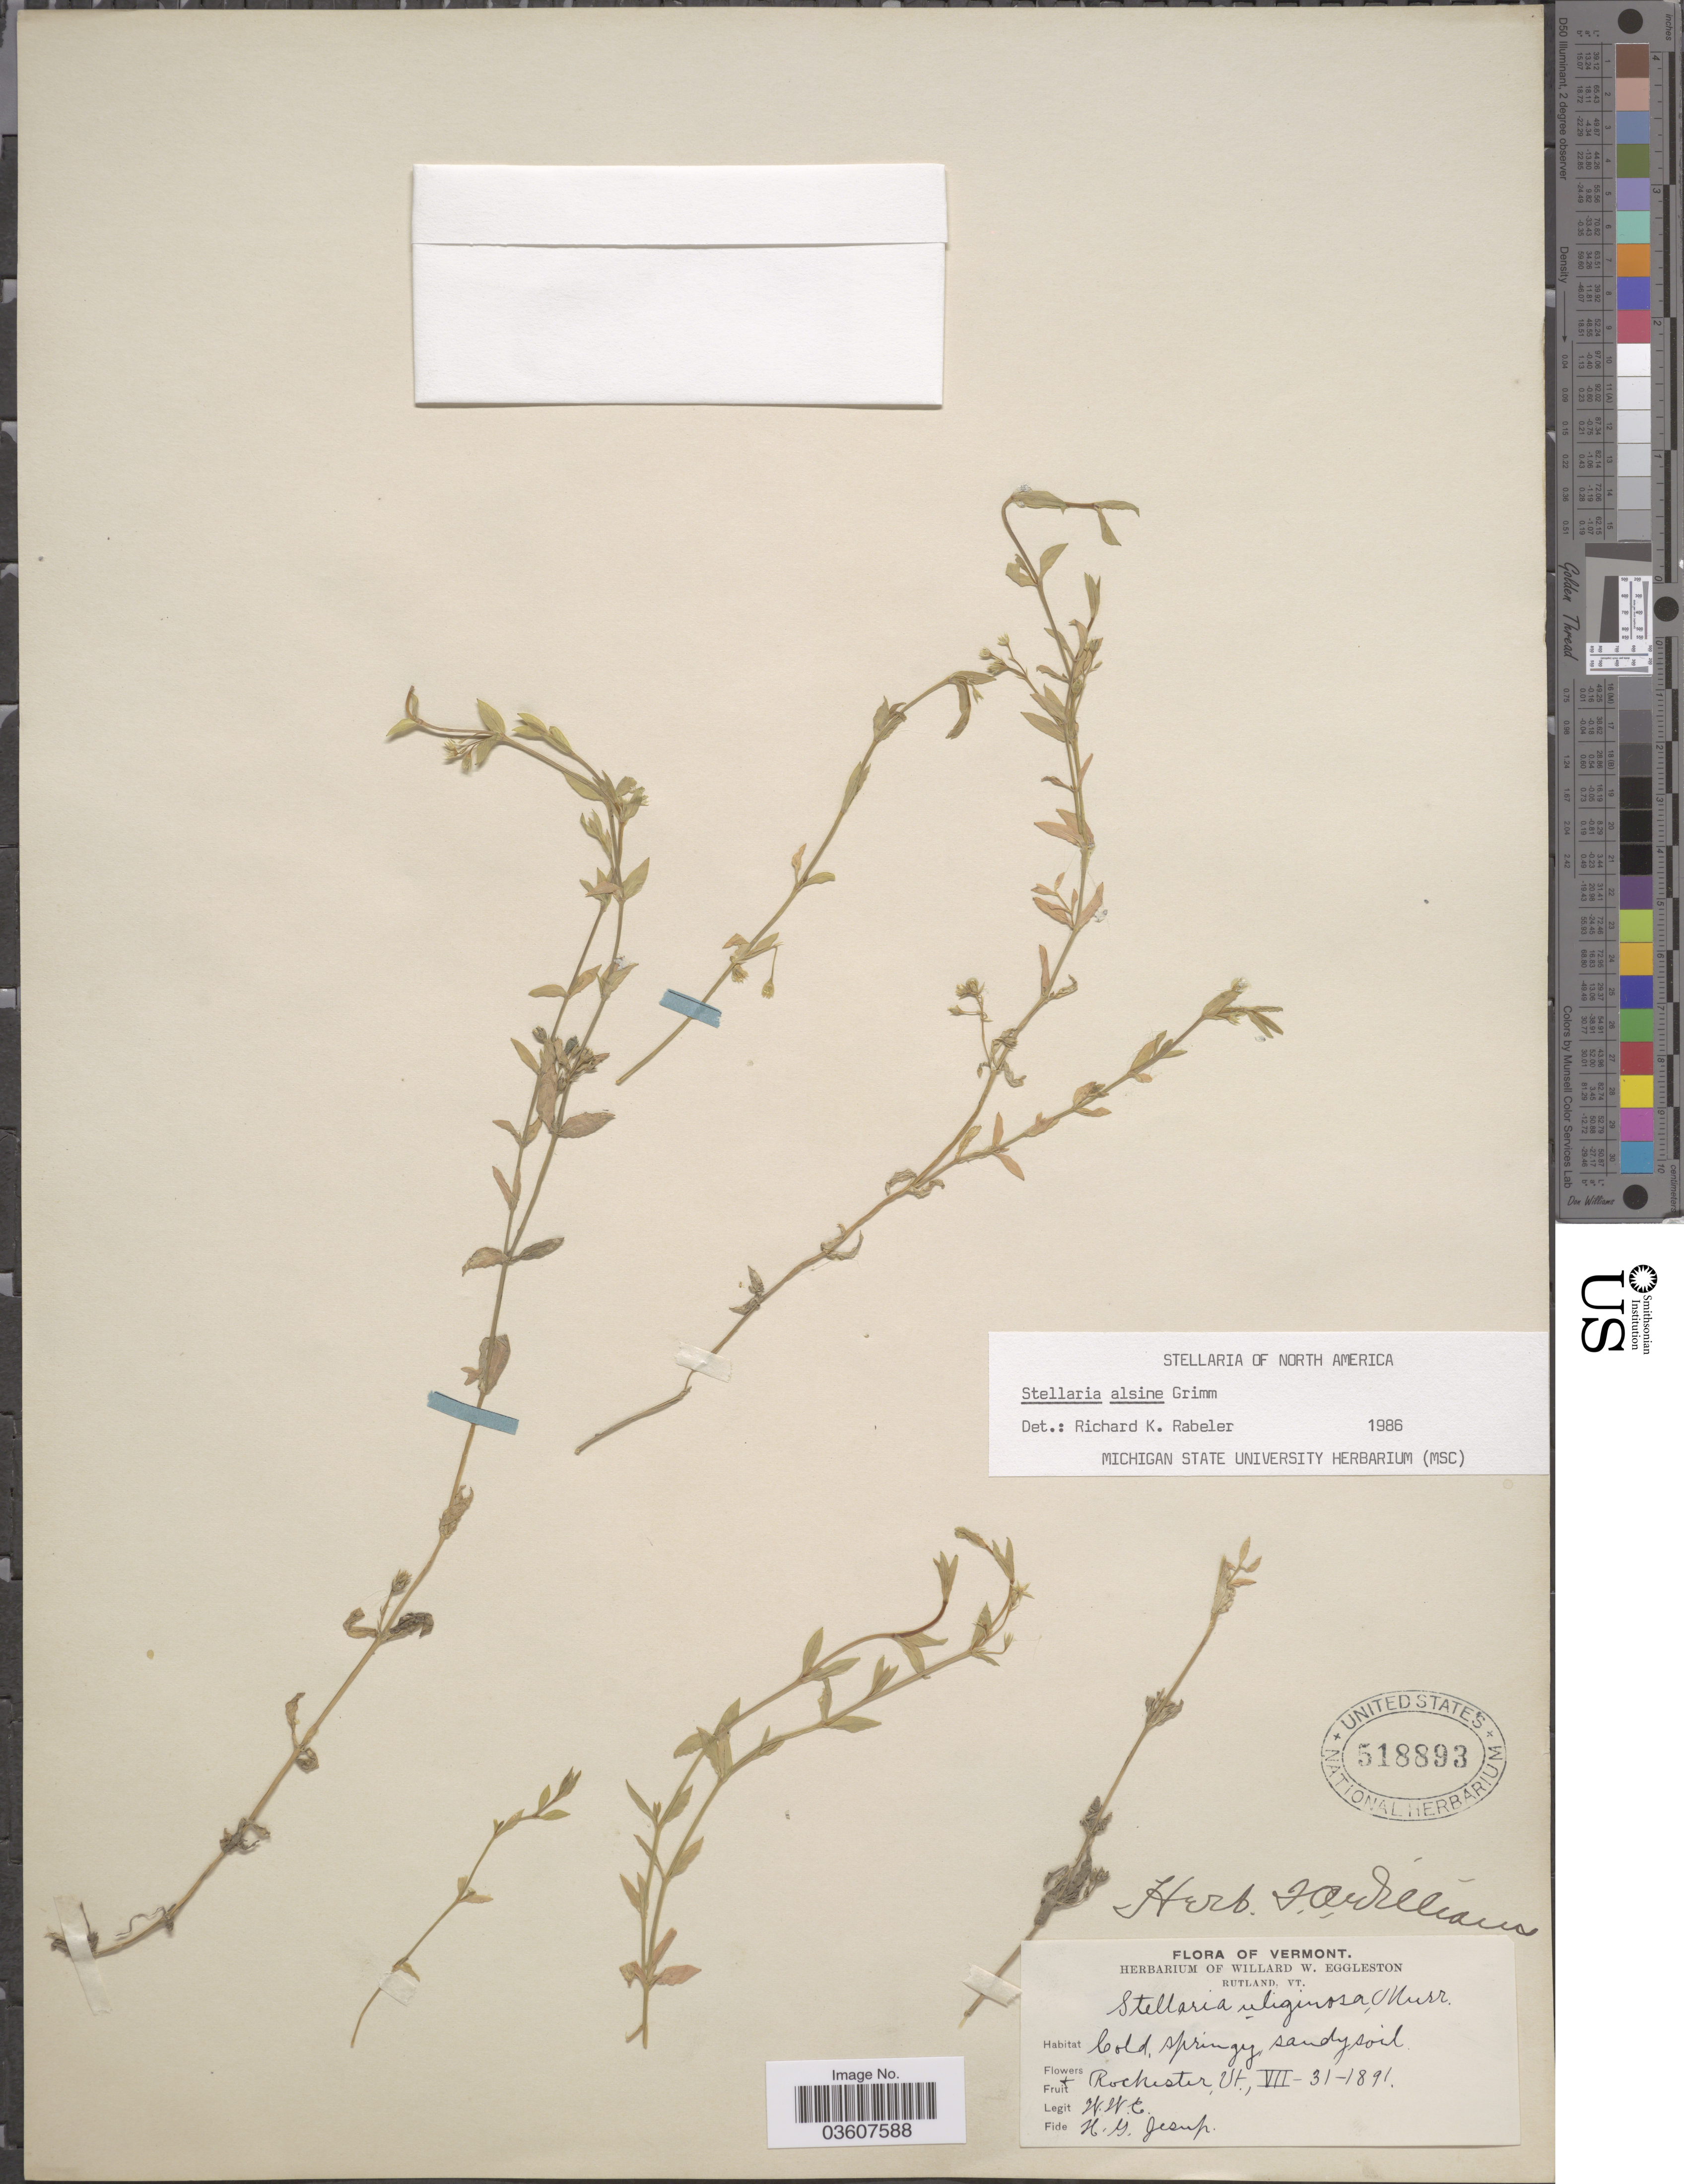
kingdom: Plantae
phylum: Tracheophyta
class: Magnoliopsida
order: Caryophyllales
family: Caryophyllaceae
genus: Stellaria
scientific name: Stellaria alsine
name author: Grimm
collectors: W. W. Eggleston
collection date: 1891-07-31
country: United States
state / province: Vermont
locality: Cold, springy, sandy soil. Rochester.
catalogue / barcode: US 518893